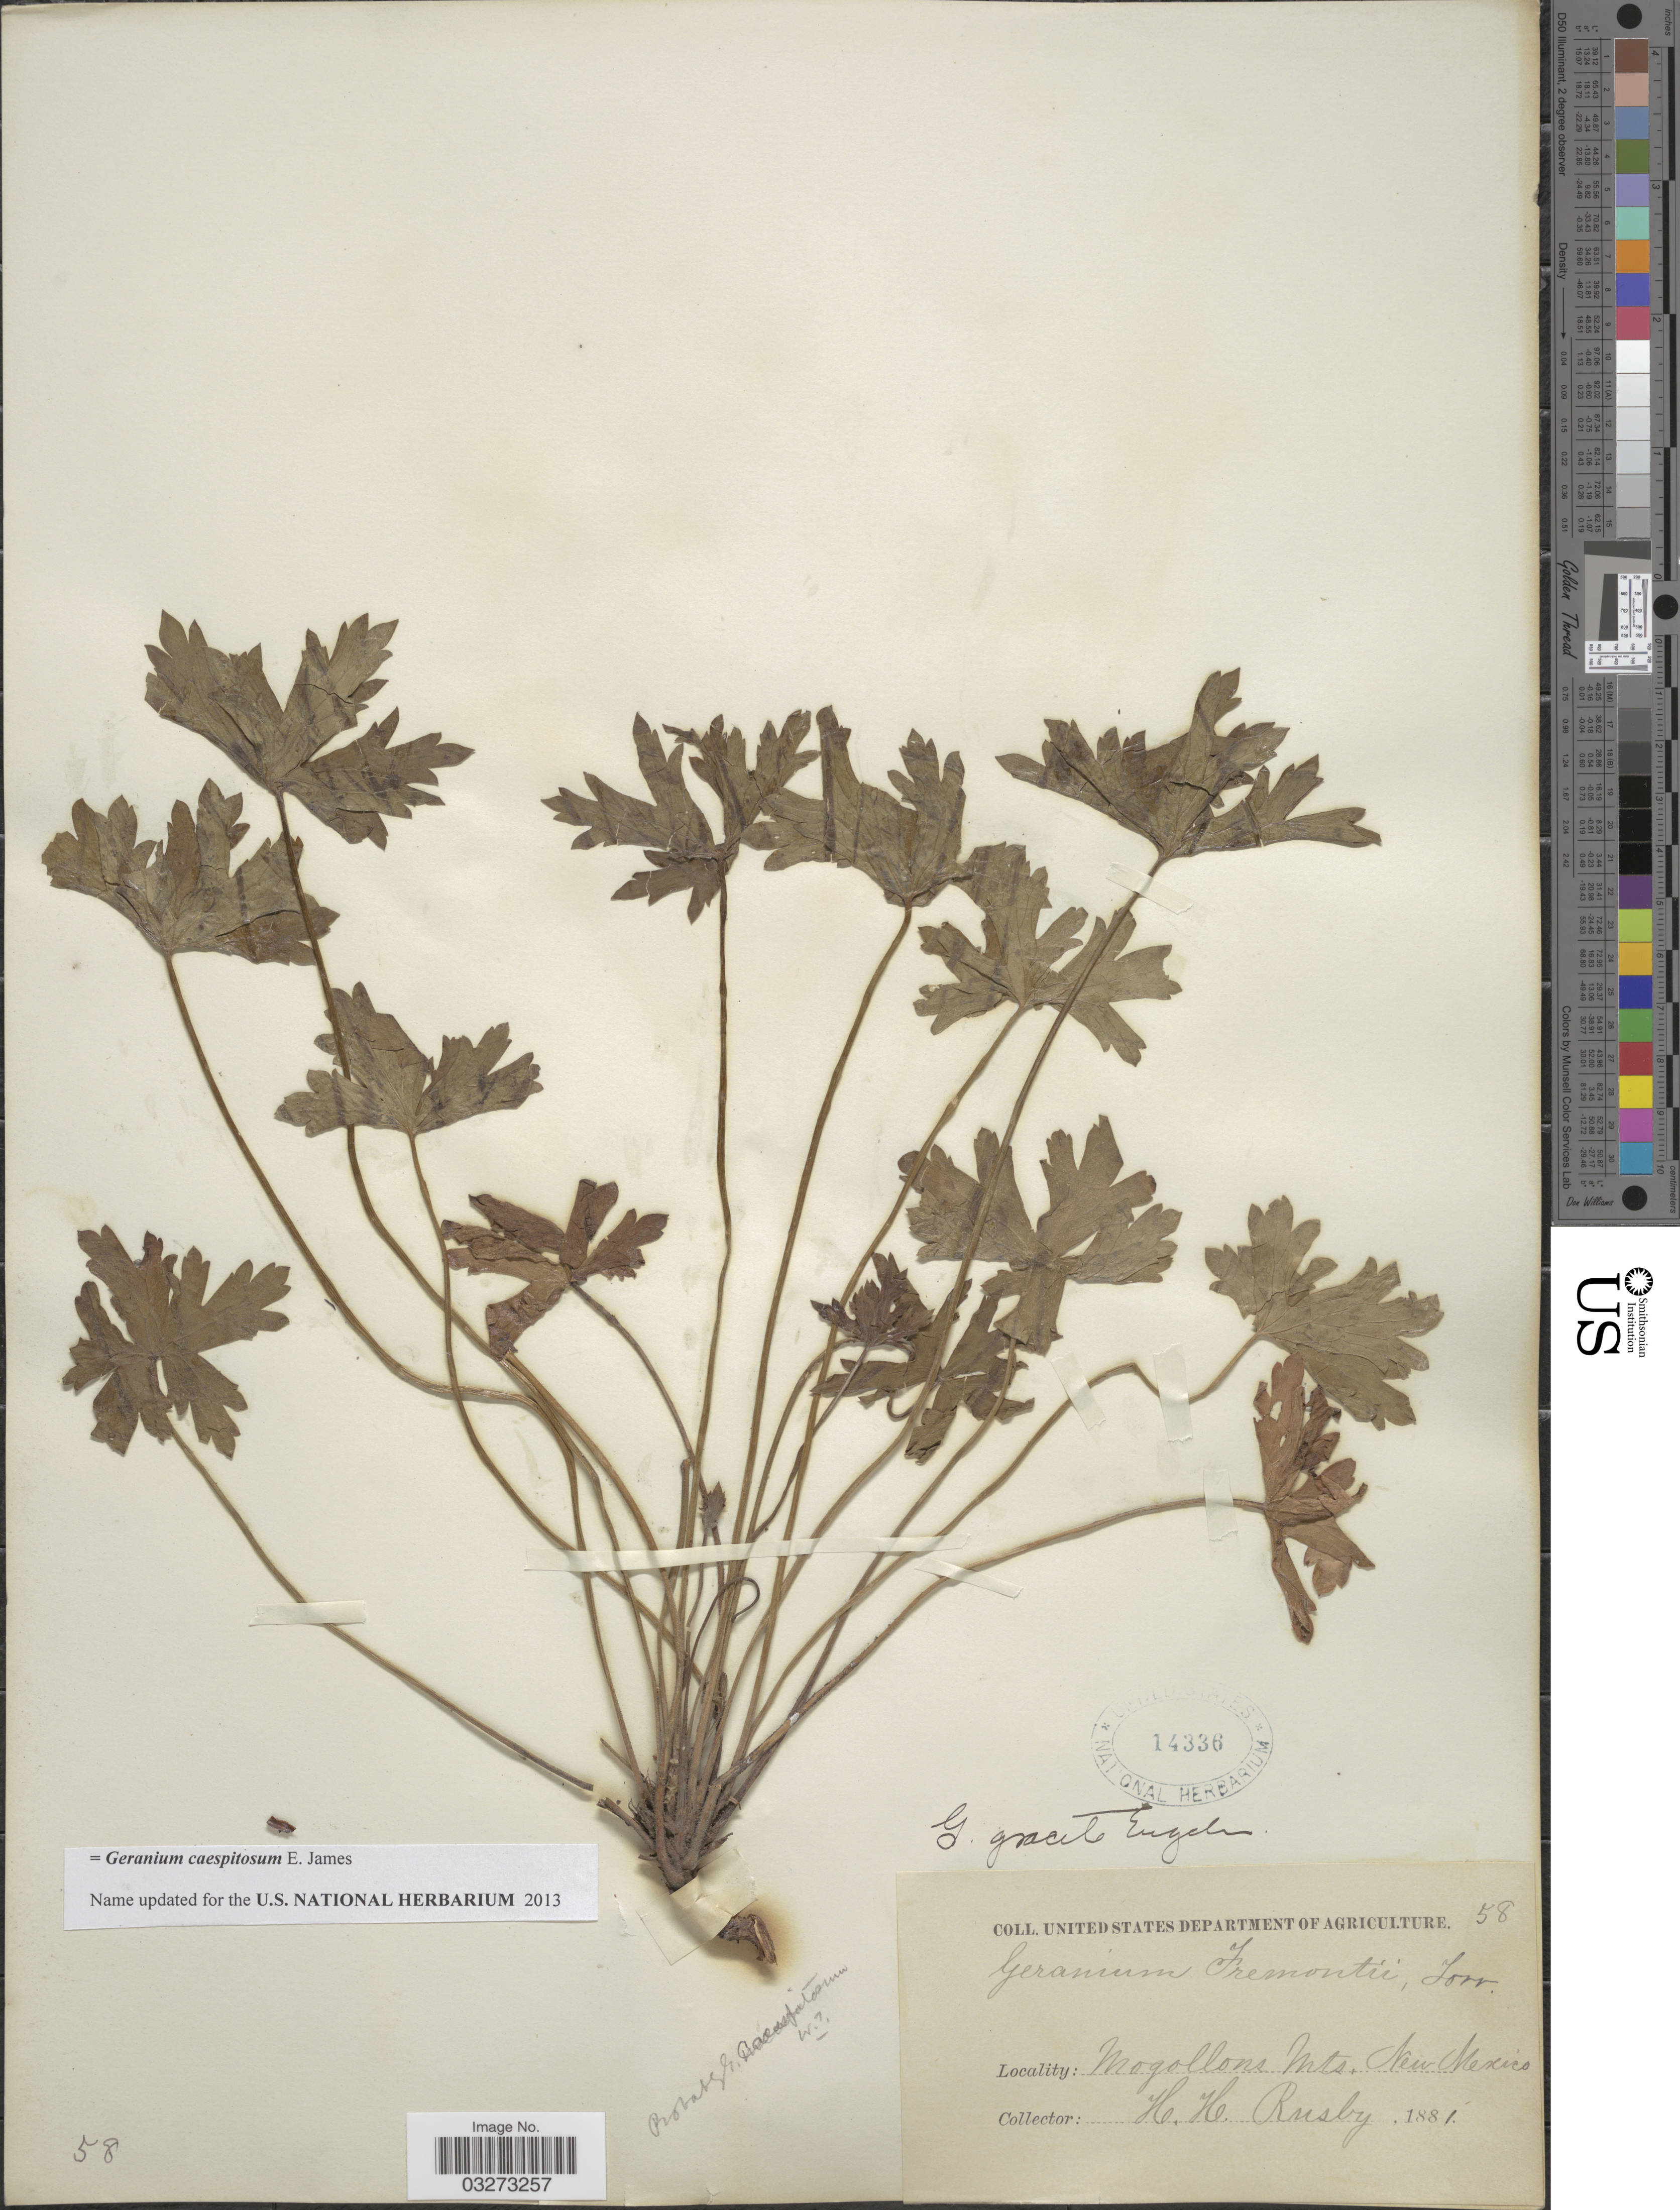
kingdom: Plantae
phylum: Tracheophyta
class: Magnoliopsida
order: Geraniales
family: Geraniaceae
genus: Geranium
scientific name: Geranium caespitosum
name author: E. James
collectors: H. H. Rusby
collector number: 58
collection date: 1881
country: United States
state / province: New Mexico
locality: Mogollons Mts.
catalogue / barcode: US 14336